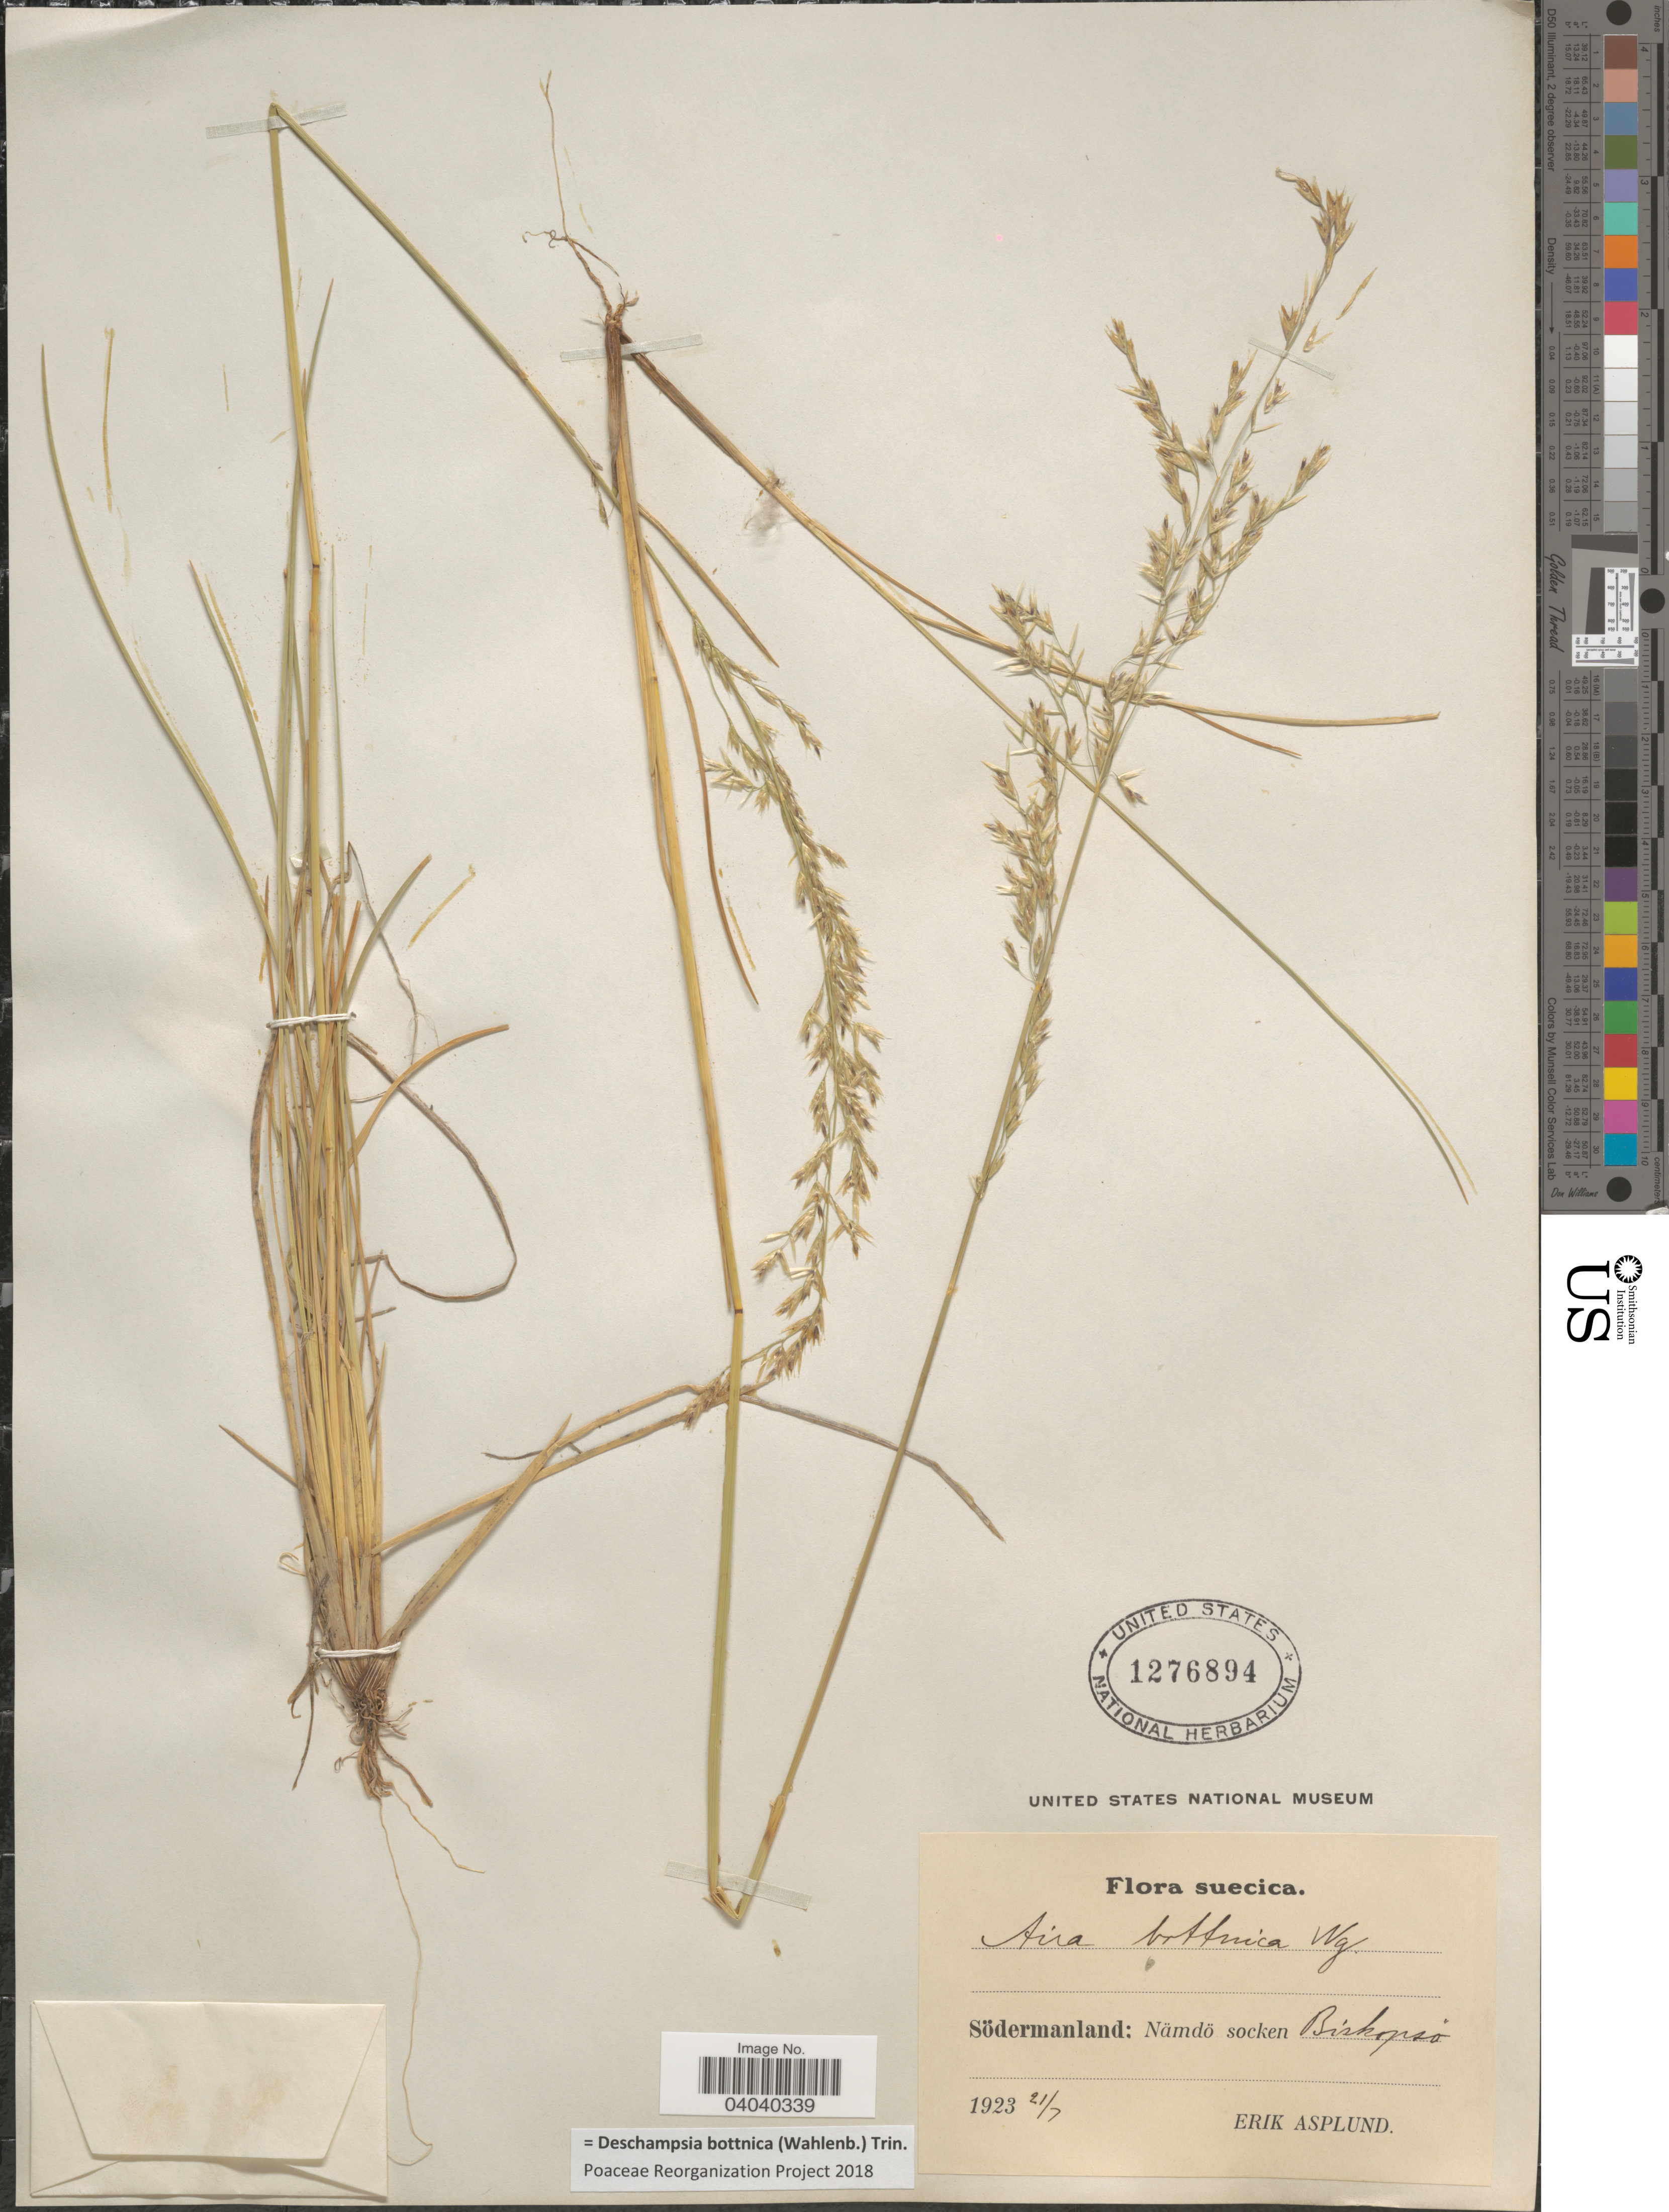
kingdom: Plantae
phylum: Tracheophyta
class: Liliopsida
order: Poales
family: Poaceae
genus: Deschampsia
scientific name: Deschampsia bottnica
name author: (Wahlenb.) Trin.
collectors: E. Asplund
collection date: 1923-07-21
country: Sweden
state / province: Sodermanland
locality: Suecica. Södermanland: Nämdö socken Biskopsö.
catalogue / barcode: US 1276894